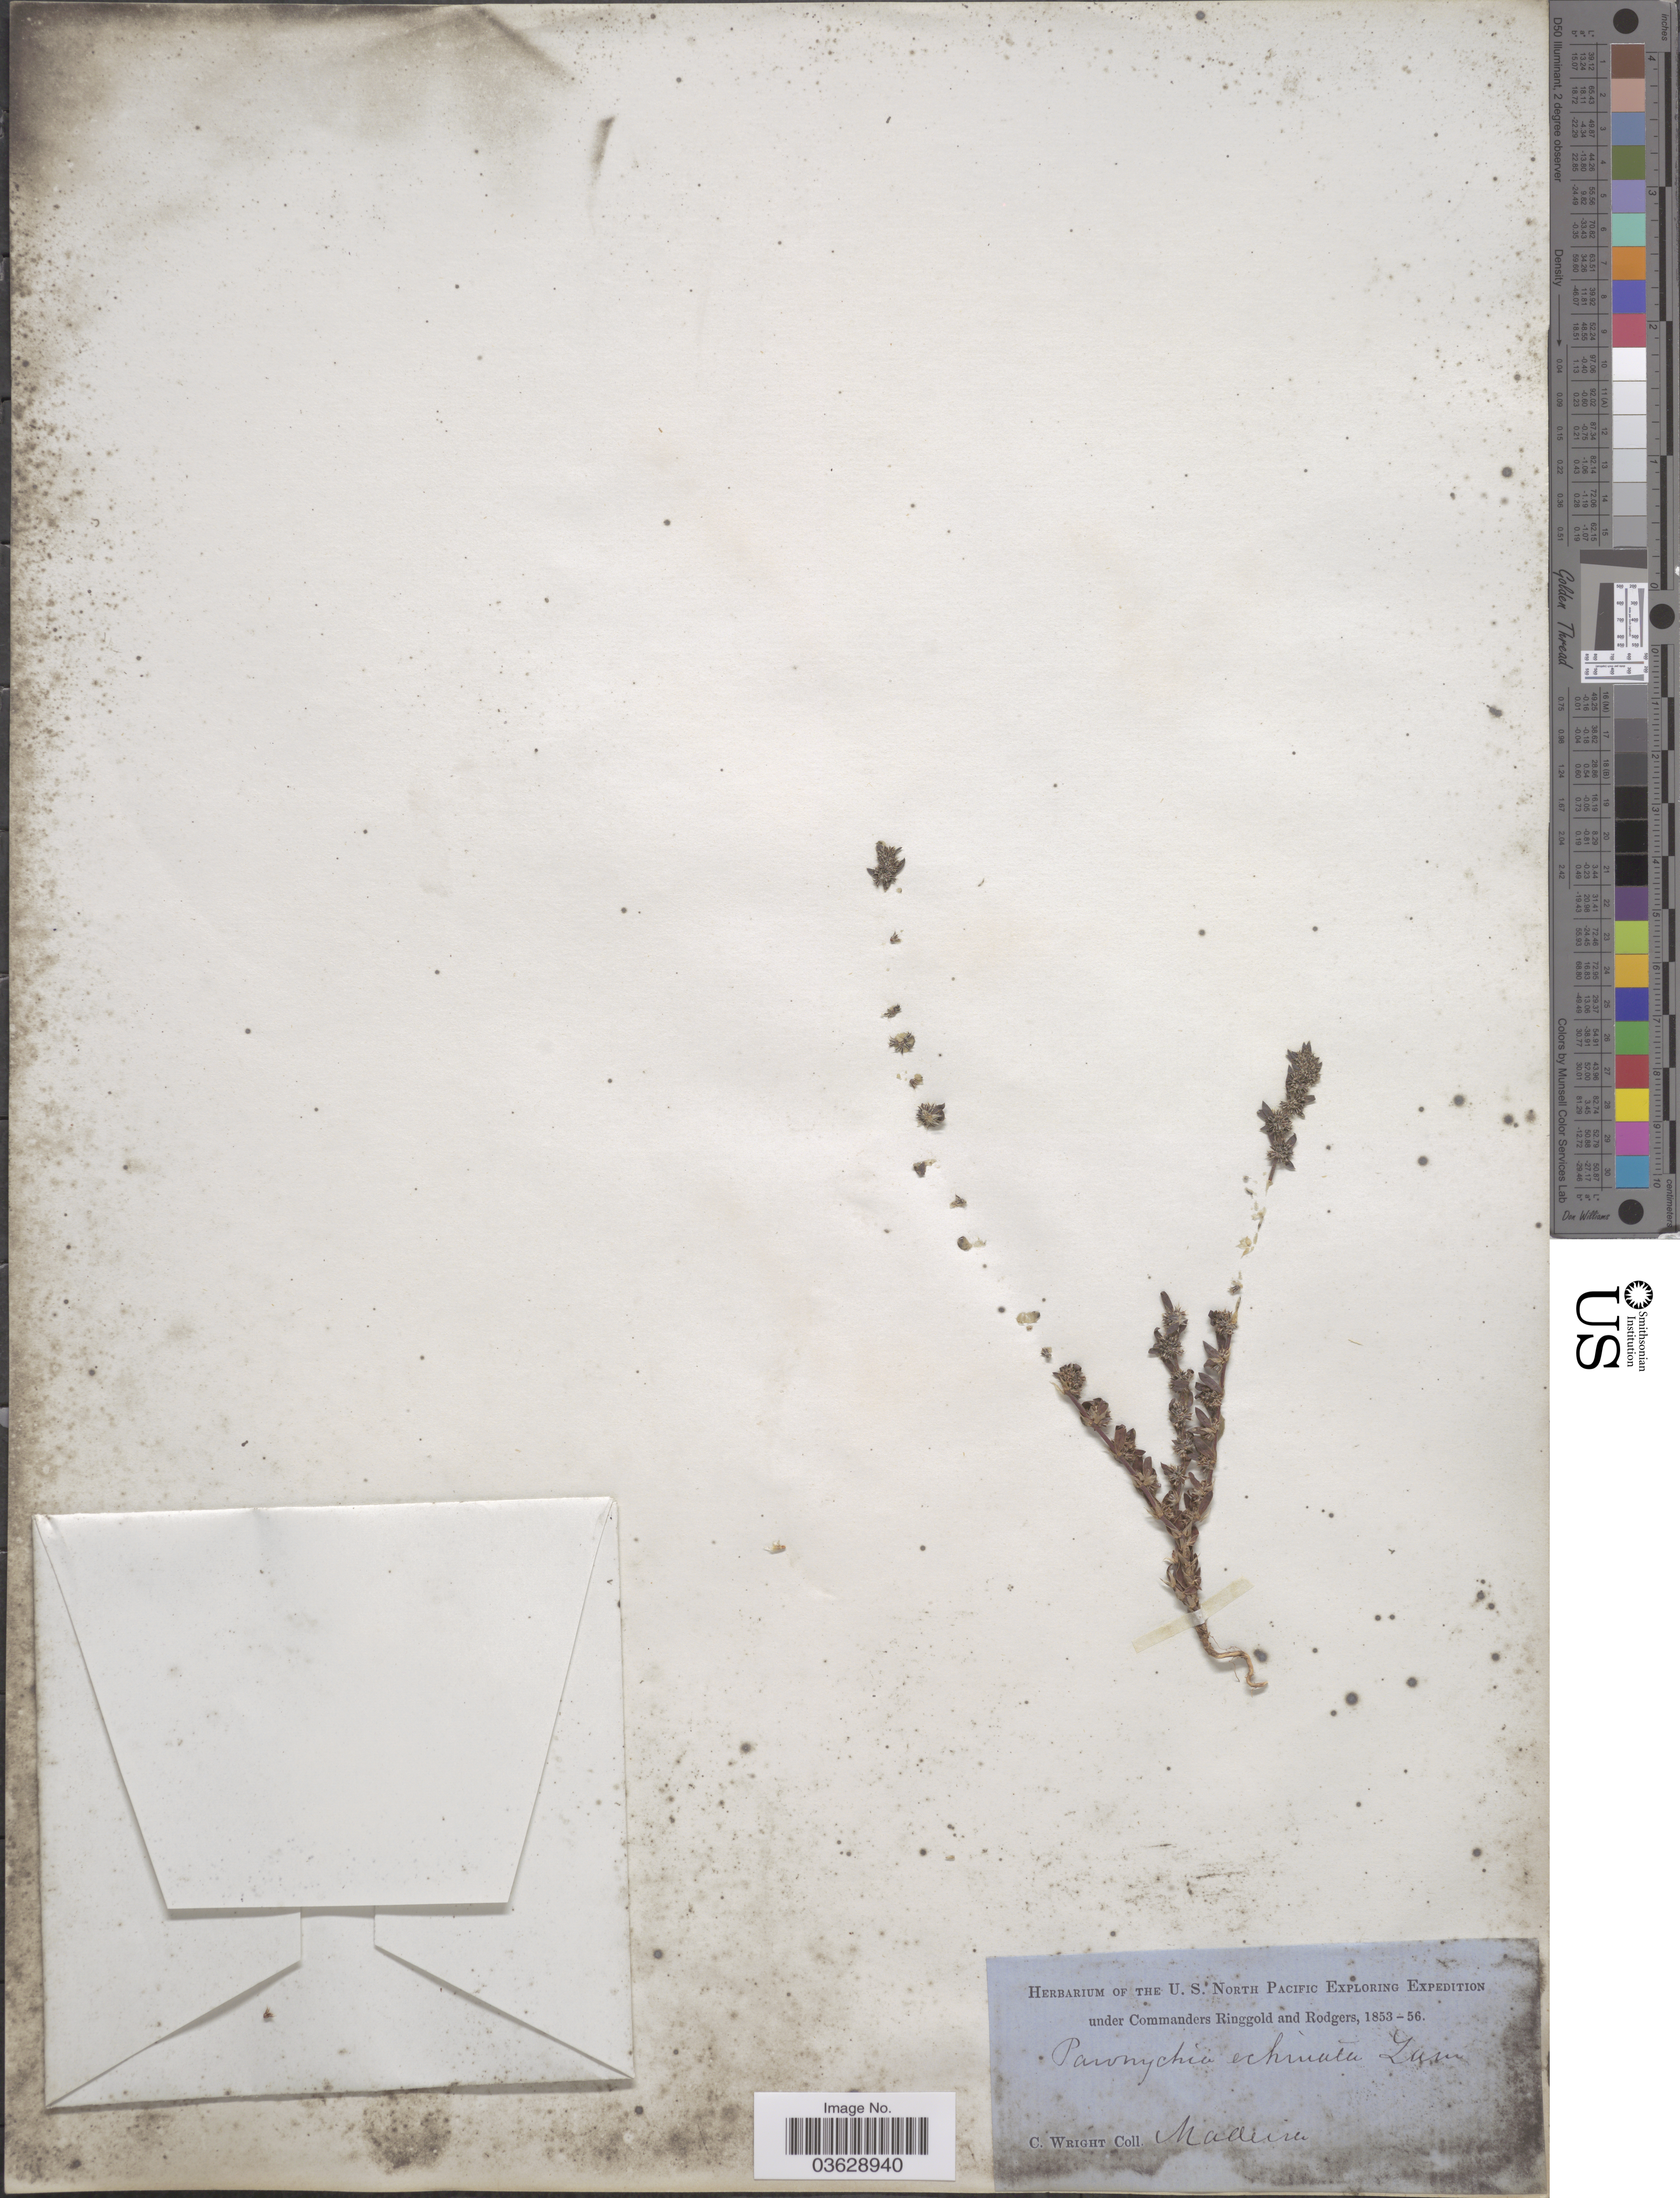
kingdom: Plantae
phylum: Tracheophyta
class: Magnoliopsida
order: Caryophyllales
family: Caryophyllaceae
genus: Paronychia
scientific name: Paronychia echinulata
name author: Chater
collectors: C. Wright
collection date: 1853/1856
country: Portugal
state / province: Madeira (Aut. Reg.)